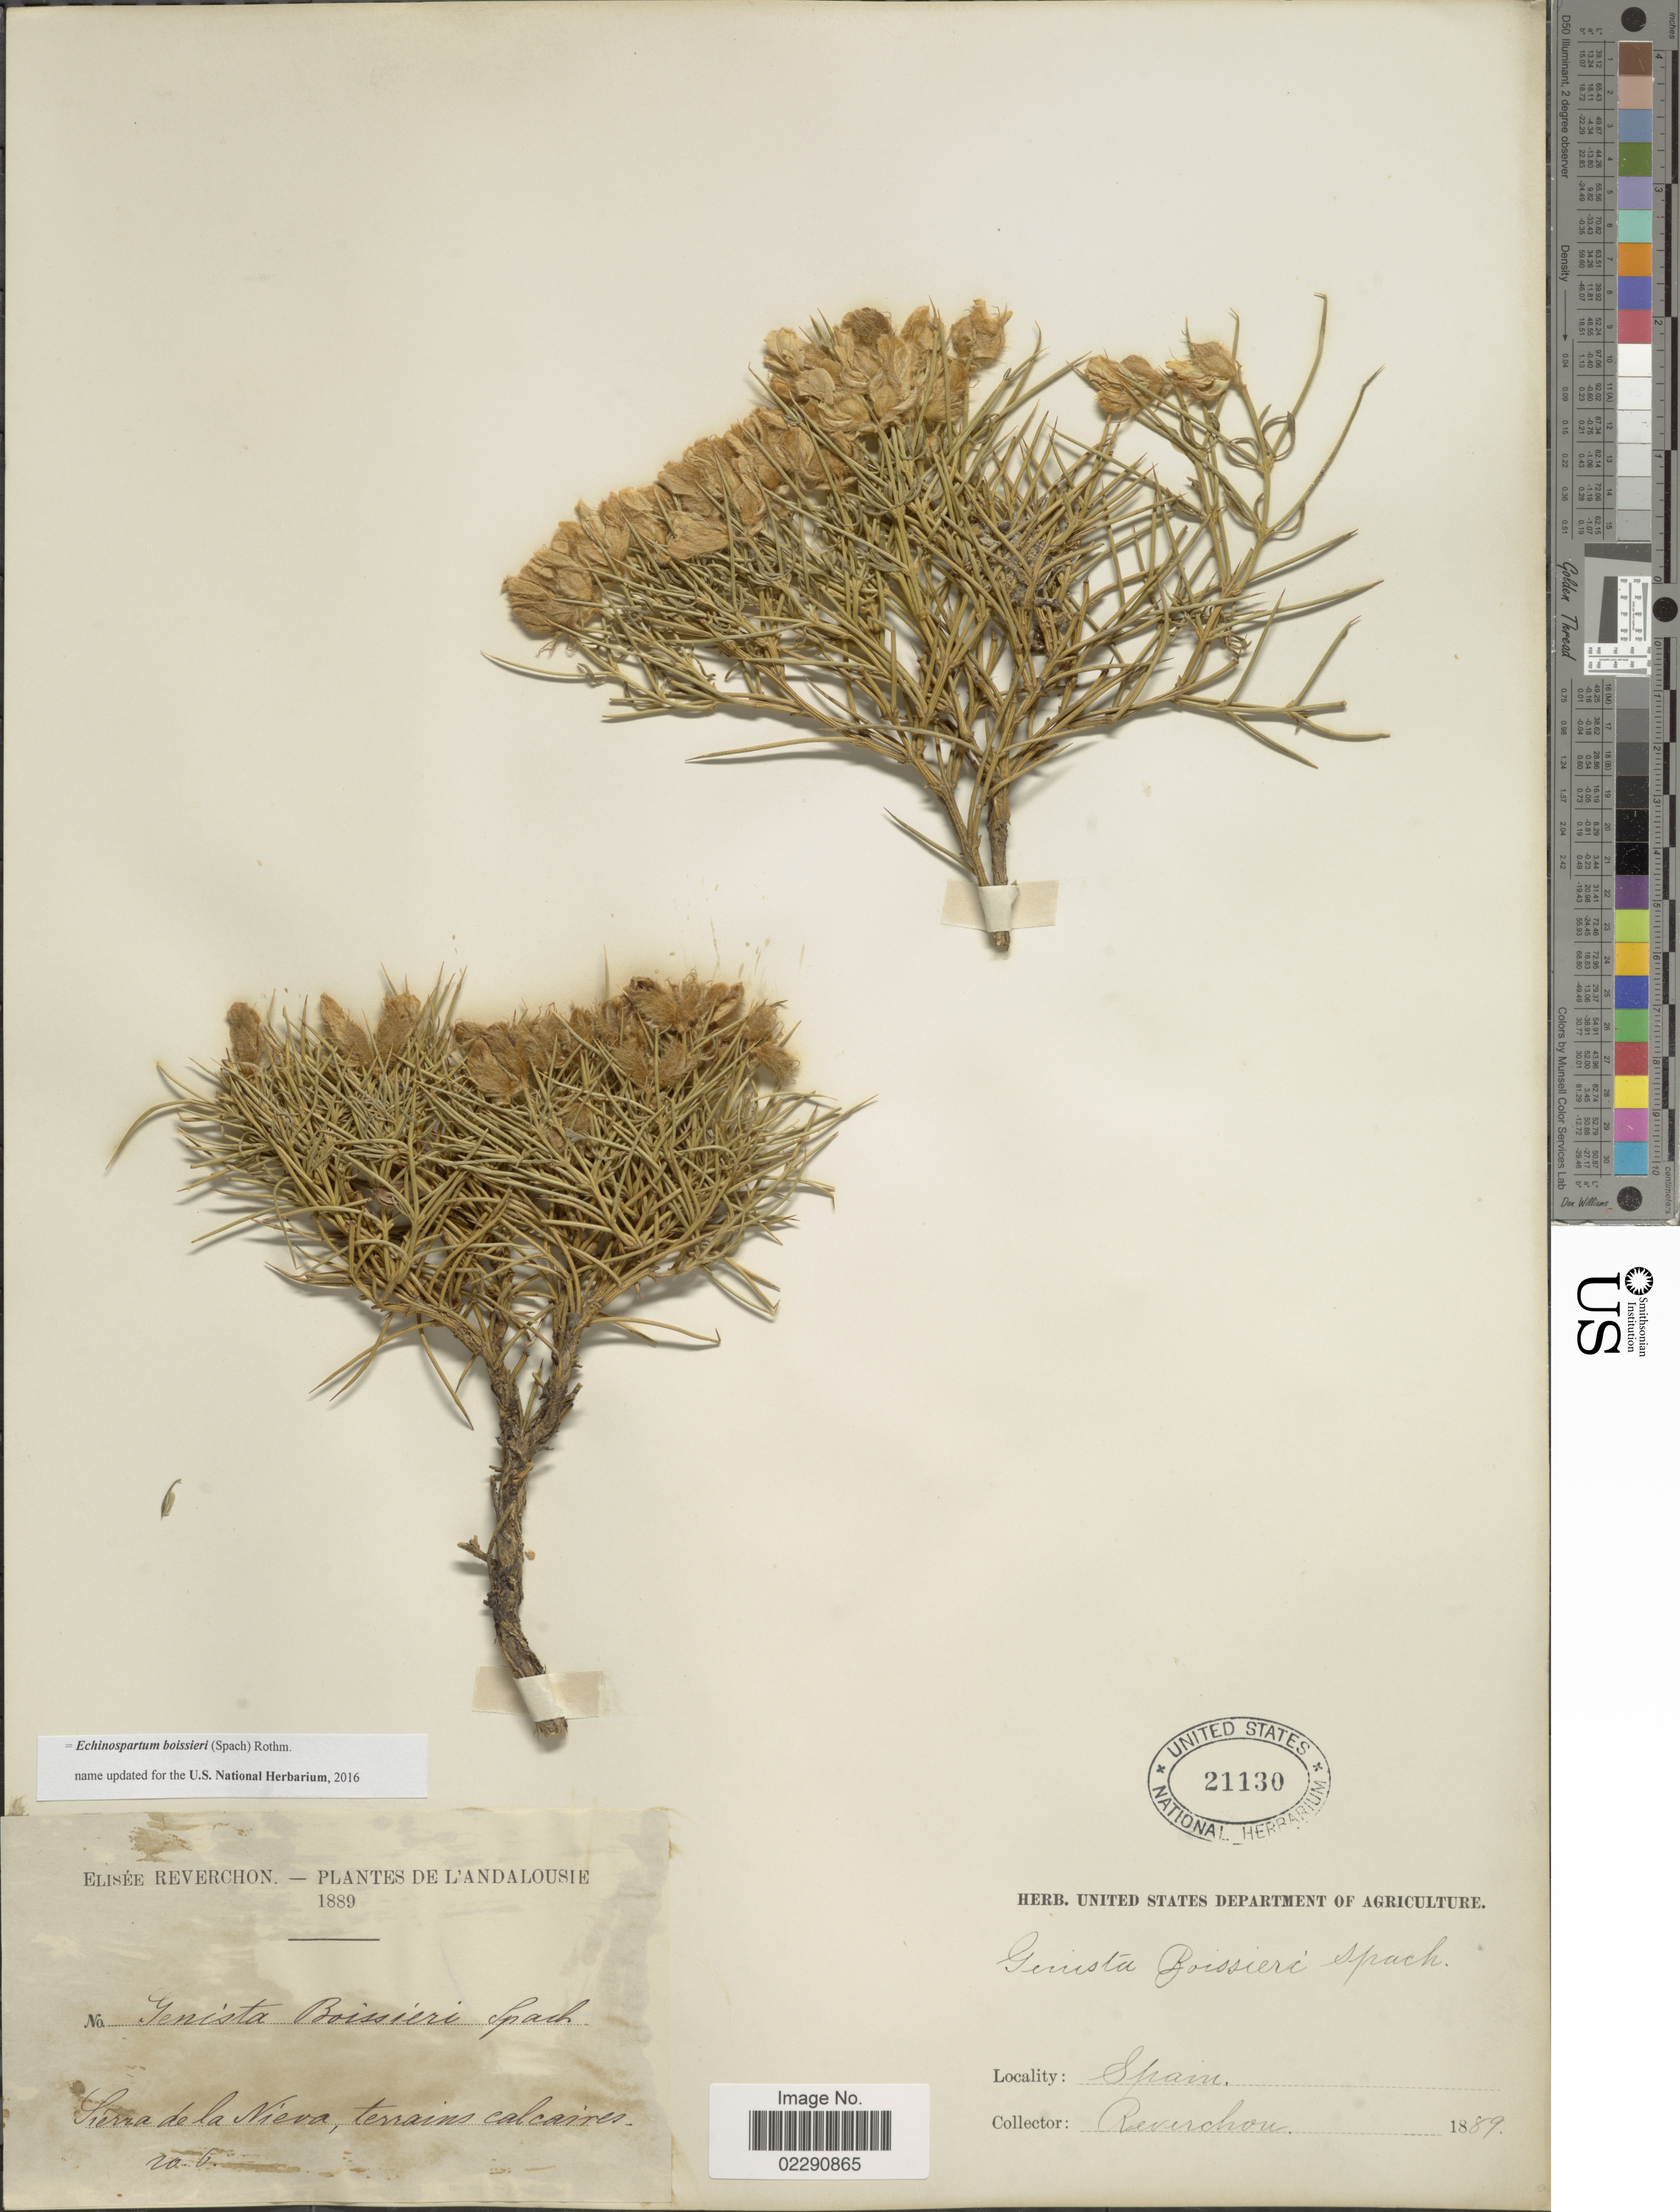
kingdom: Plantae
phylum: Tracheophyta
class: Magnoliopsida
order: Fabales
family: Fabaceae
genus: Echinospartum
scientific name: Echinospartum boissieri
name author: (Spach) Rothm.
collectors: E. Reverchon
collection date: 1889-06-20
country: Spain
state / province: Andalucía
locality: Andalousie, Sierra de la Nieva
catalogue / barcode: US 21130